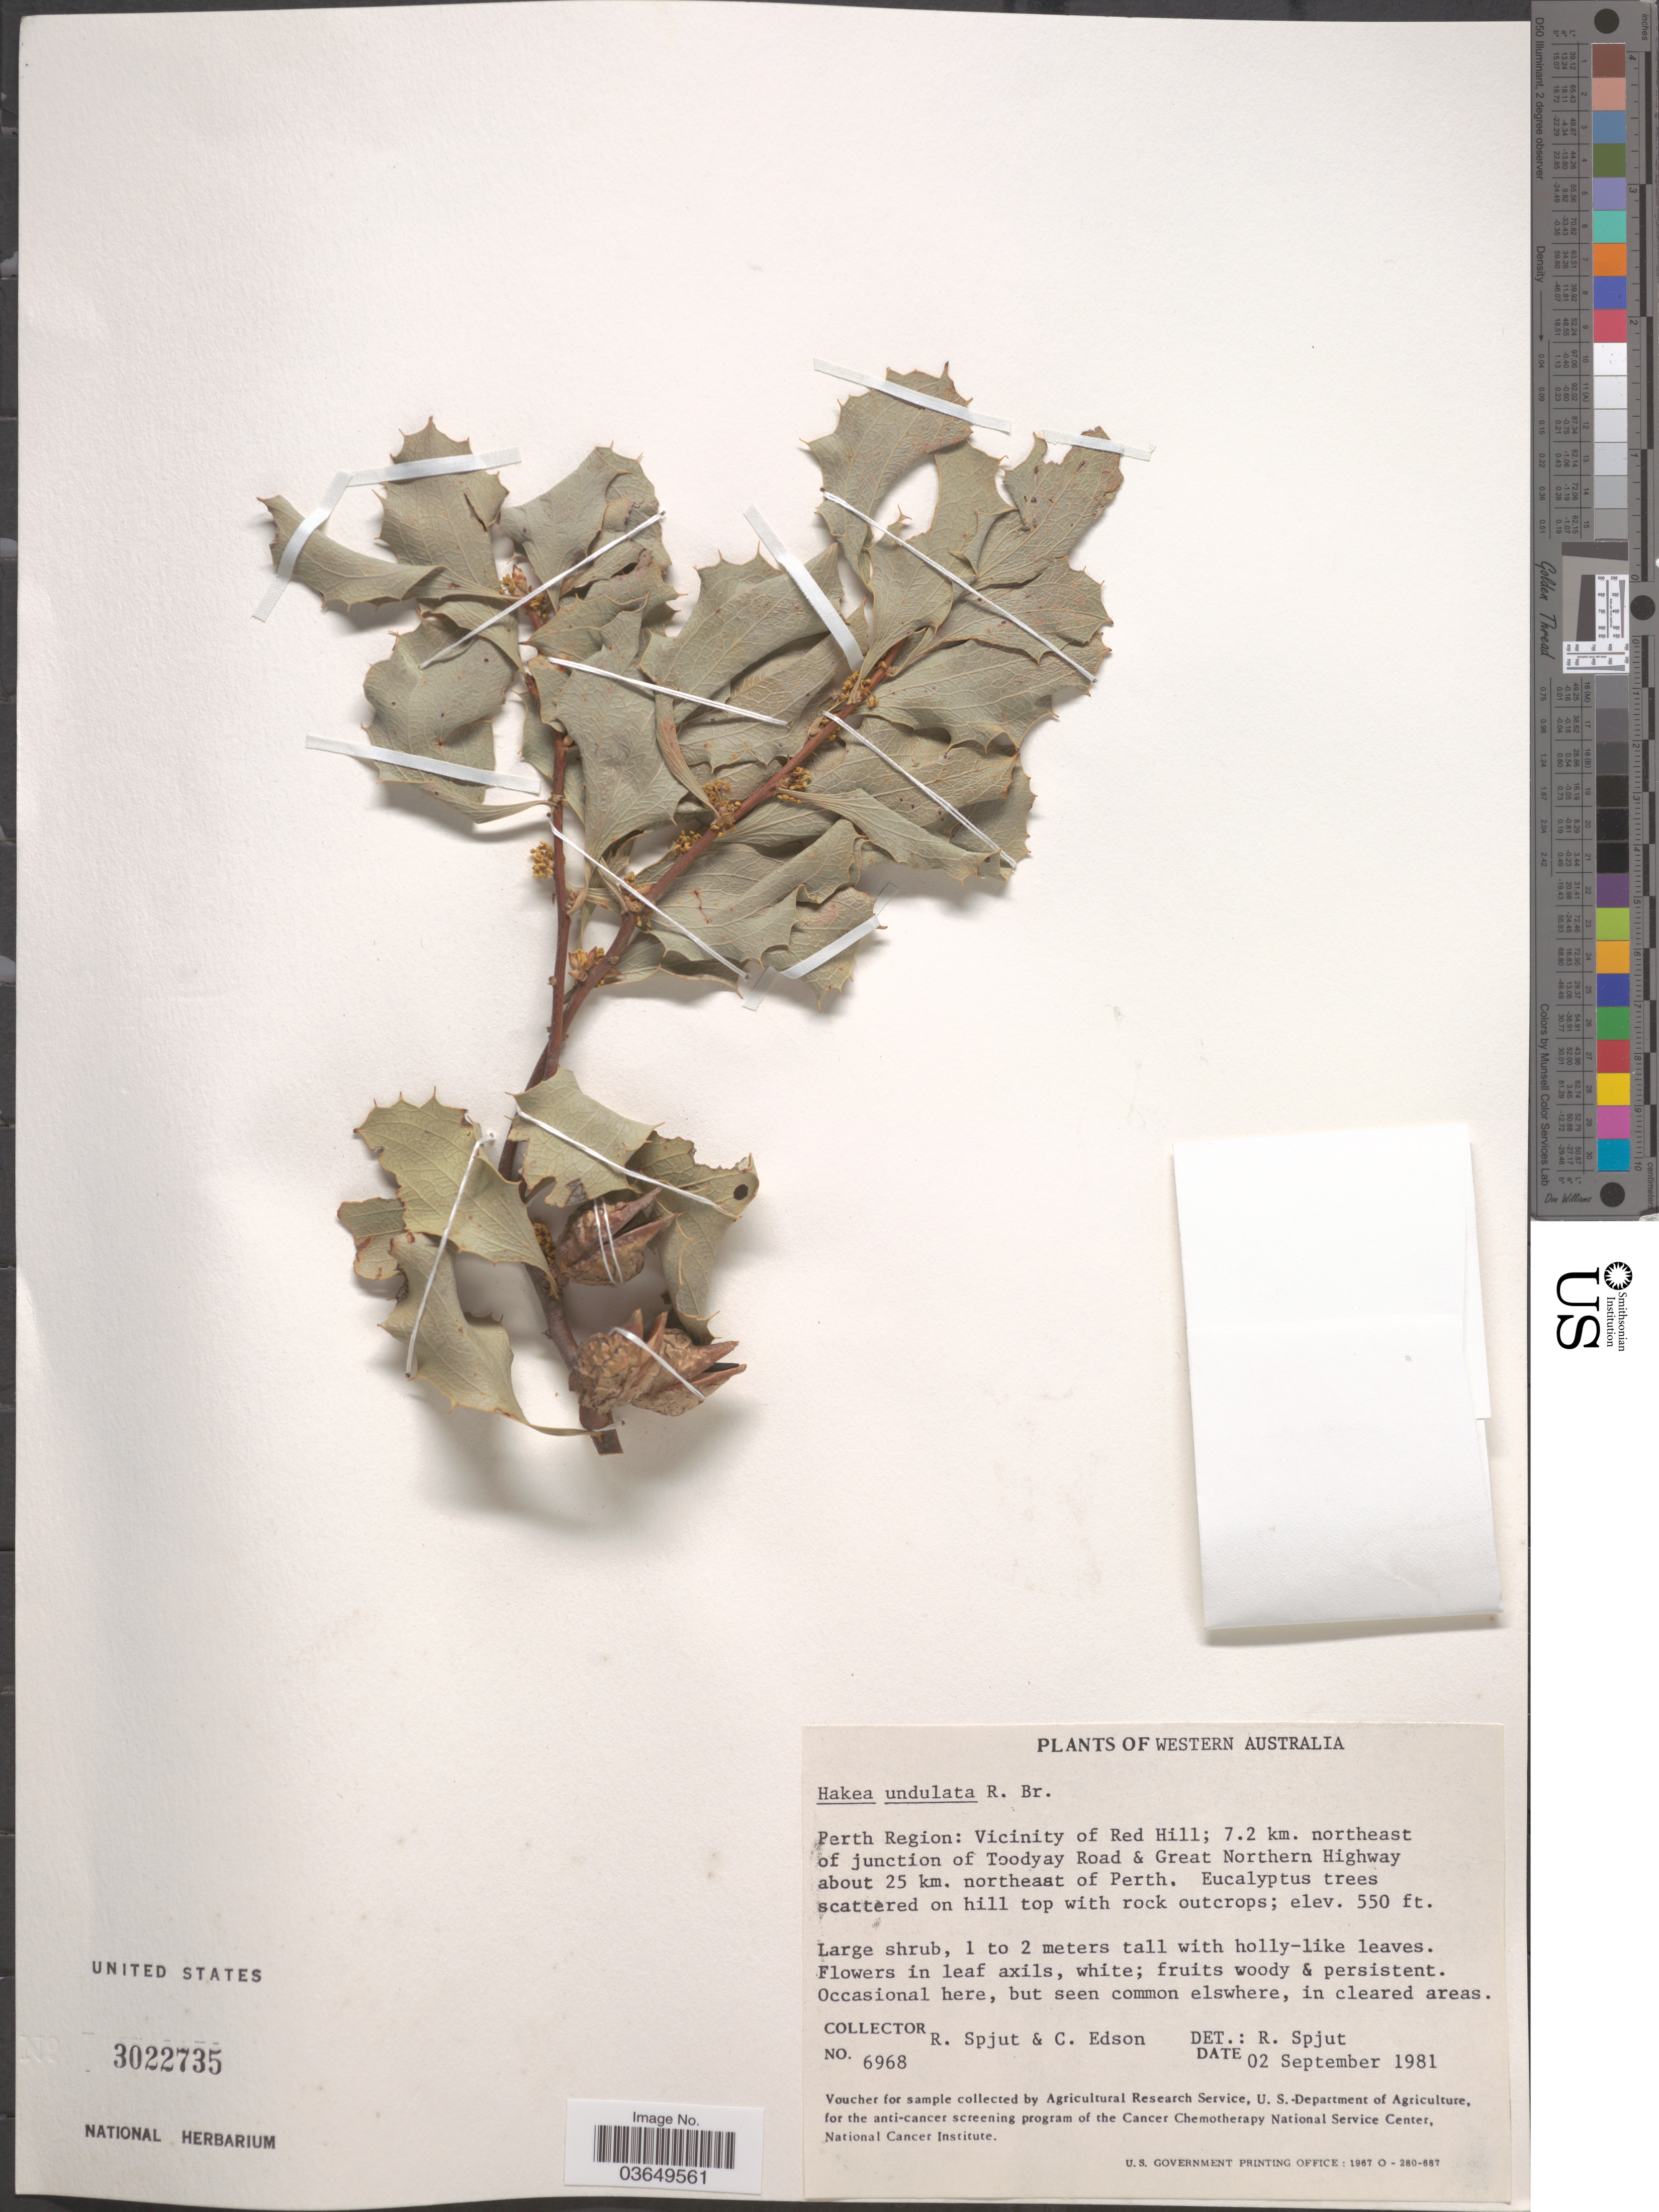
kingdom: Plantae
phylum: Tracheophyta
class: Magnoliopsida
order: Proteales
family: Proteaceae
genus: Hakea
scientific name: Hakea undulata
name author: R. Br.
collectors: R. Spjut & C. Edson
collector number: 6968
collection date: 1981-09-02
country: Australia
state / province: Western Australia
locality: Perth Region: Vicinity of Red Hill; 7.2 km. northeast of junction of Toodyay Road & Great Northern Highway about 25 km. northeast of Perth.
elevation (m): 168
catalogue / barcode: US 3022735